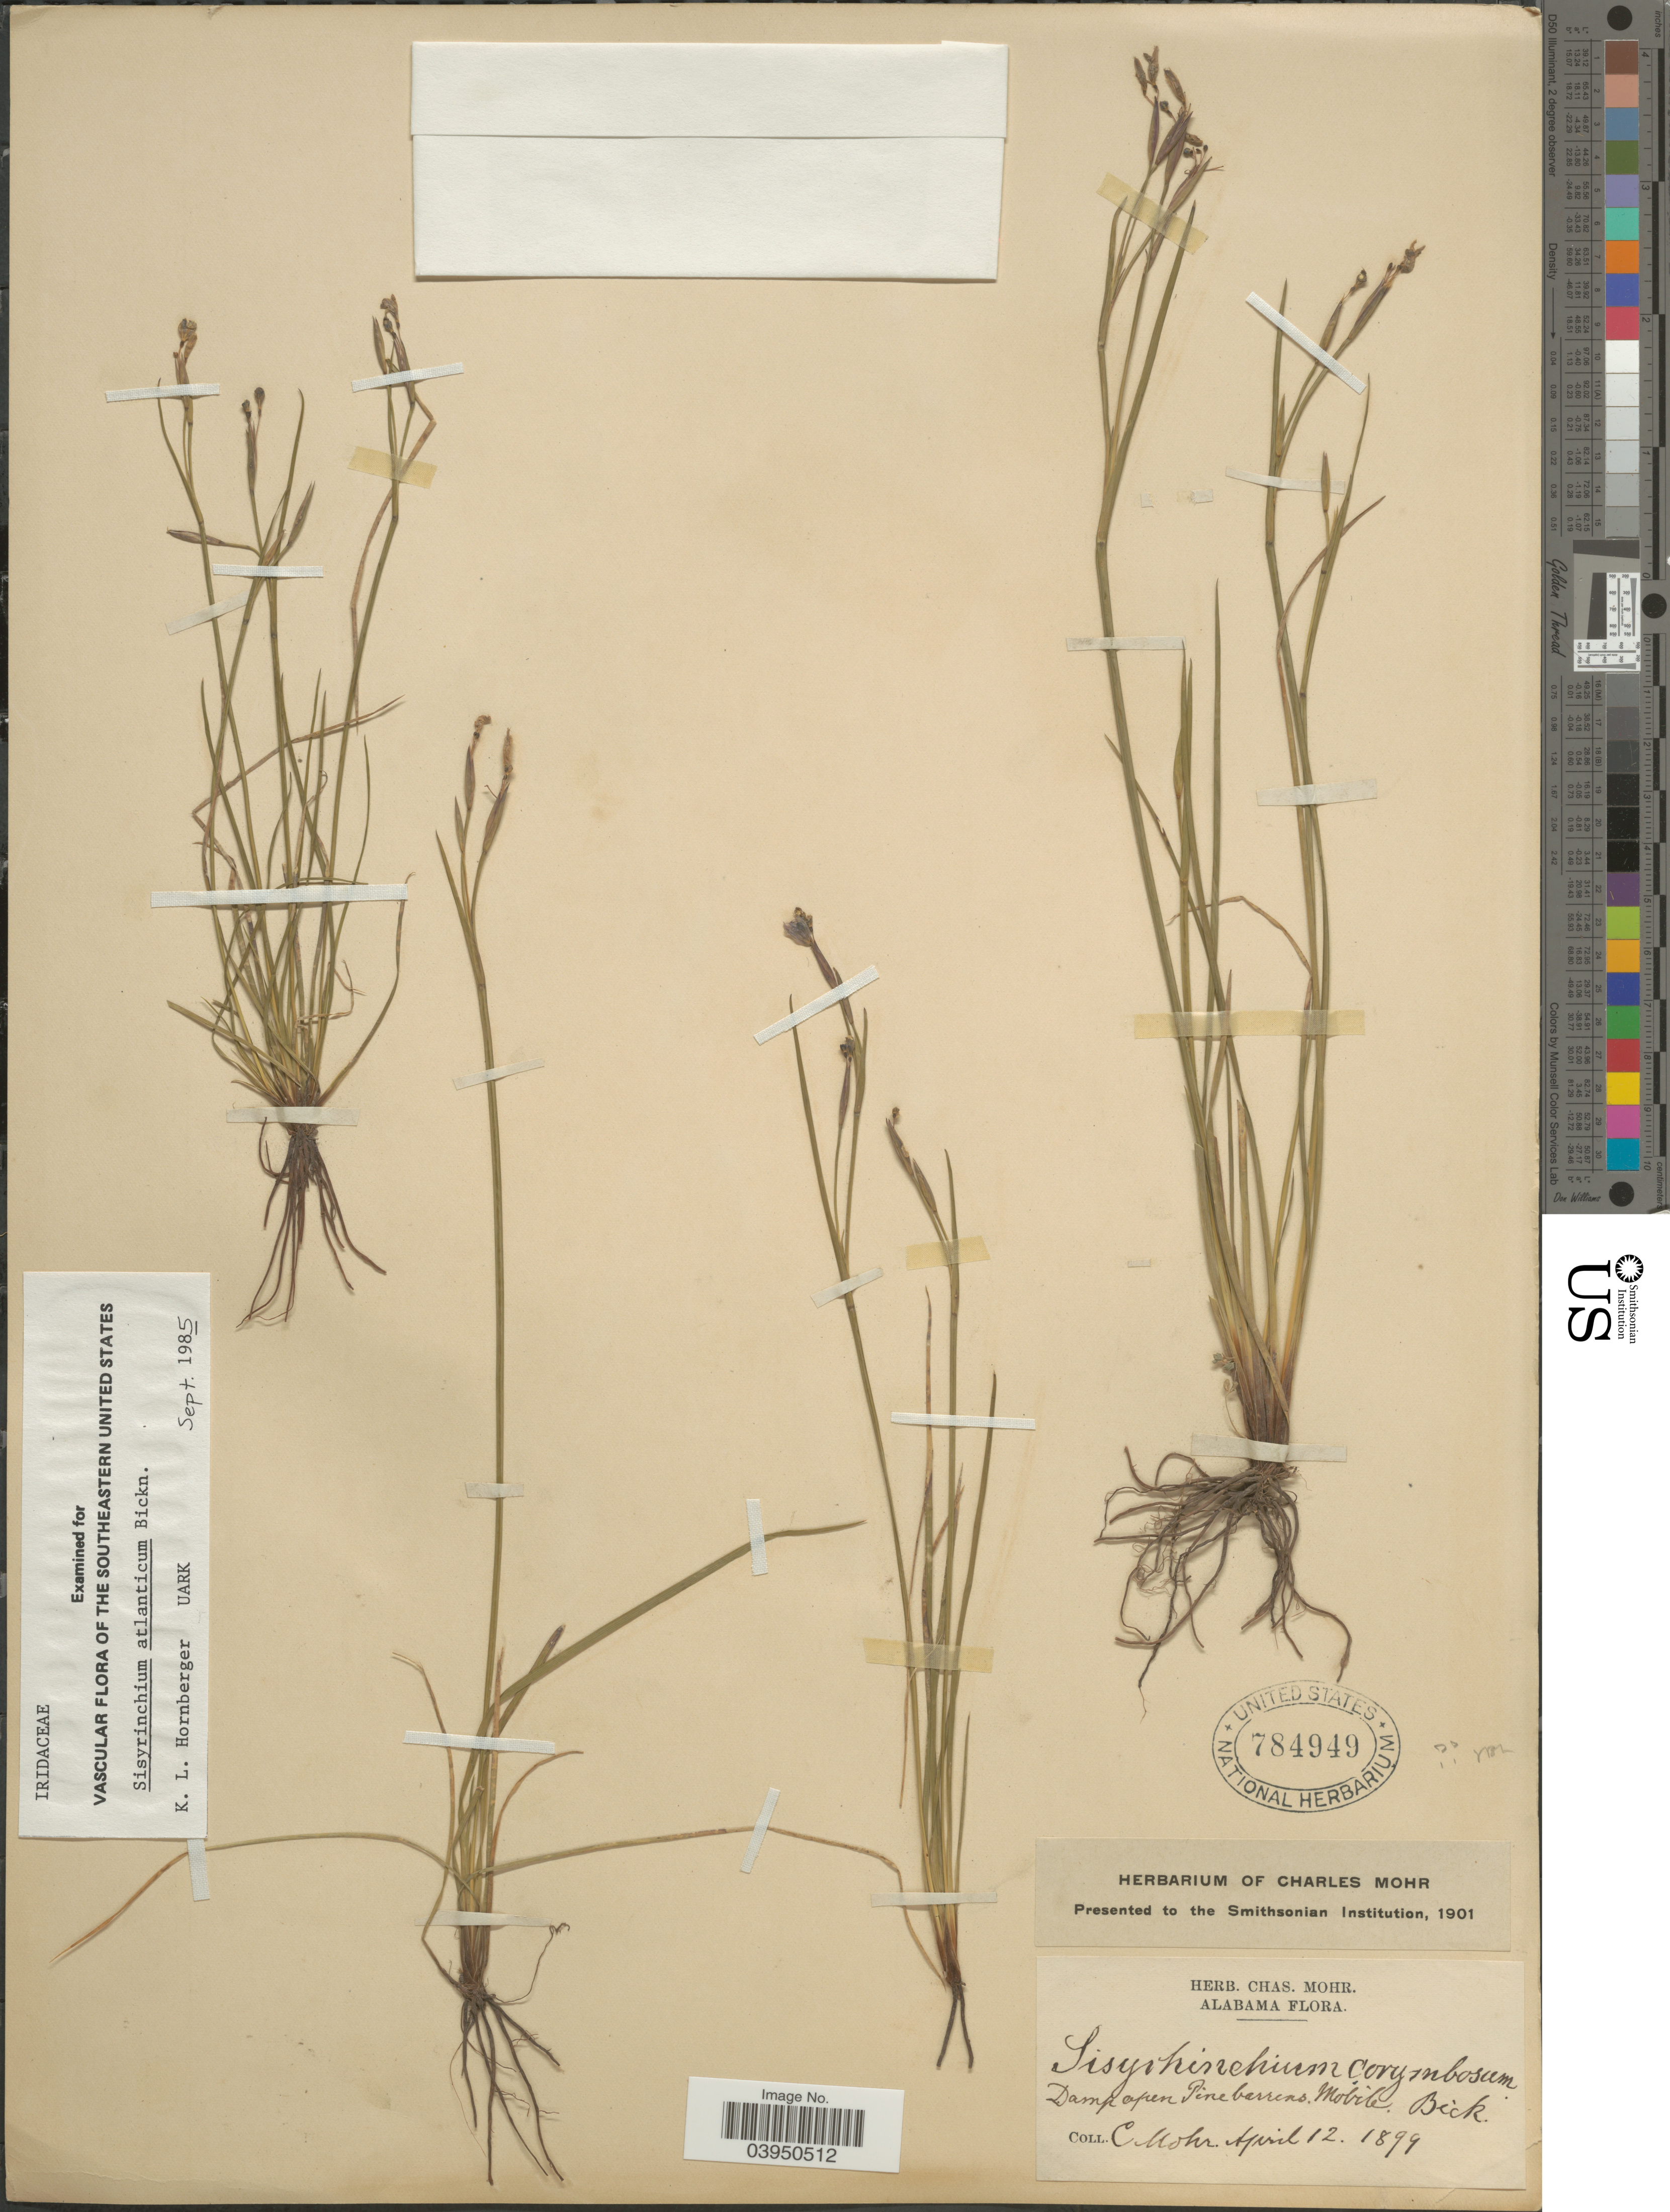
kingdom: Plantae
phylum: Tracheophyta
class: Liliopsida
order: Asparagales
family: Iridaceae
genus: Sisyrinchium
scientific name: Sisyrinchium atlanticum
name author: E.P. Bicknell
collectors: C. T. Mohr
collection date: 1899-04-12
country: United States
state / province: Alabama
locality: Mobile.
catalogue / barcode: US 784949